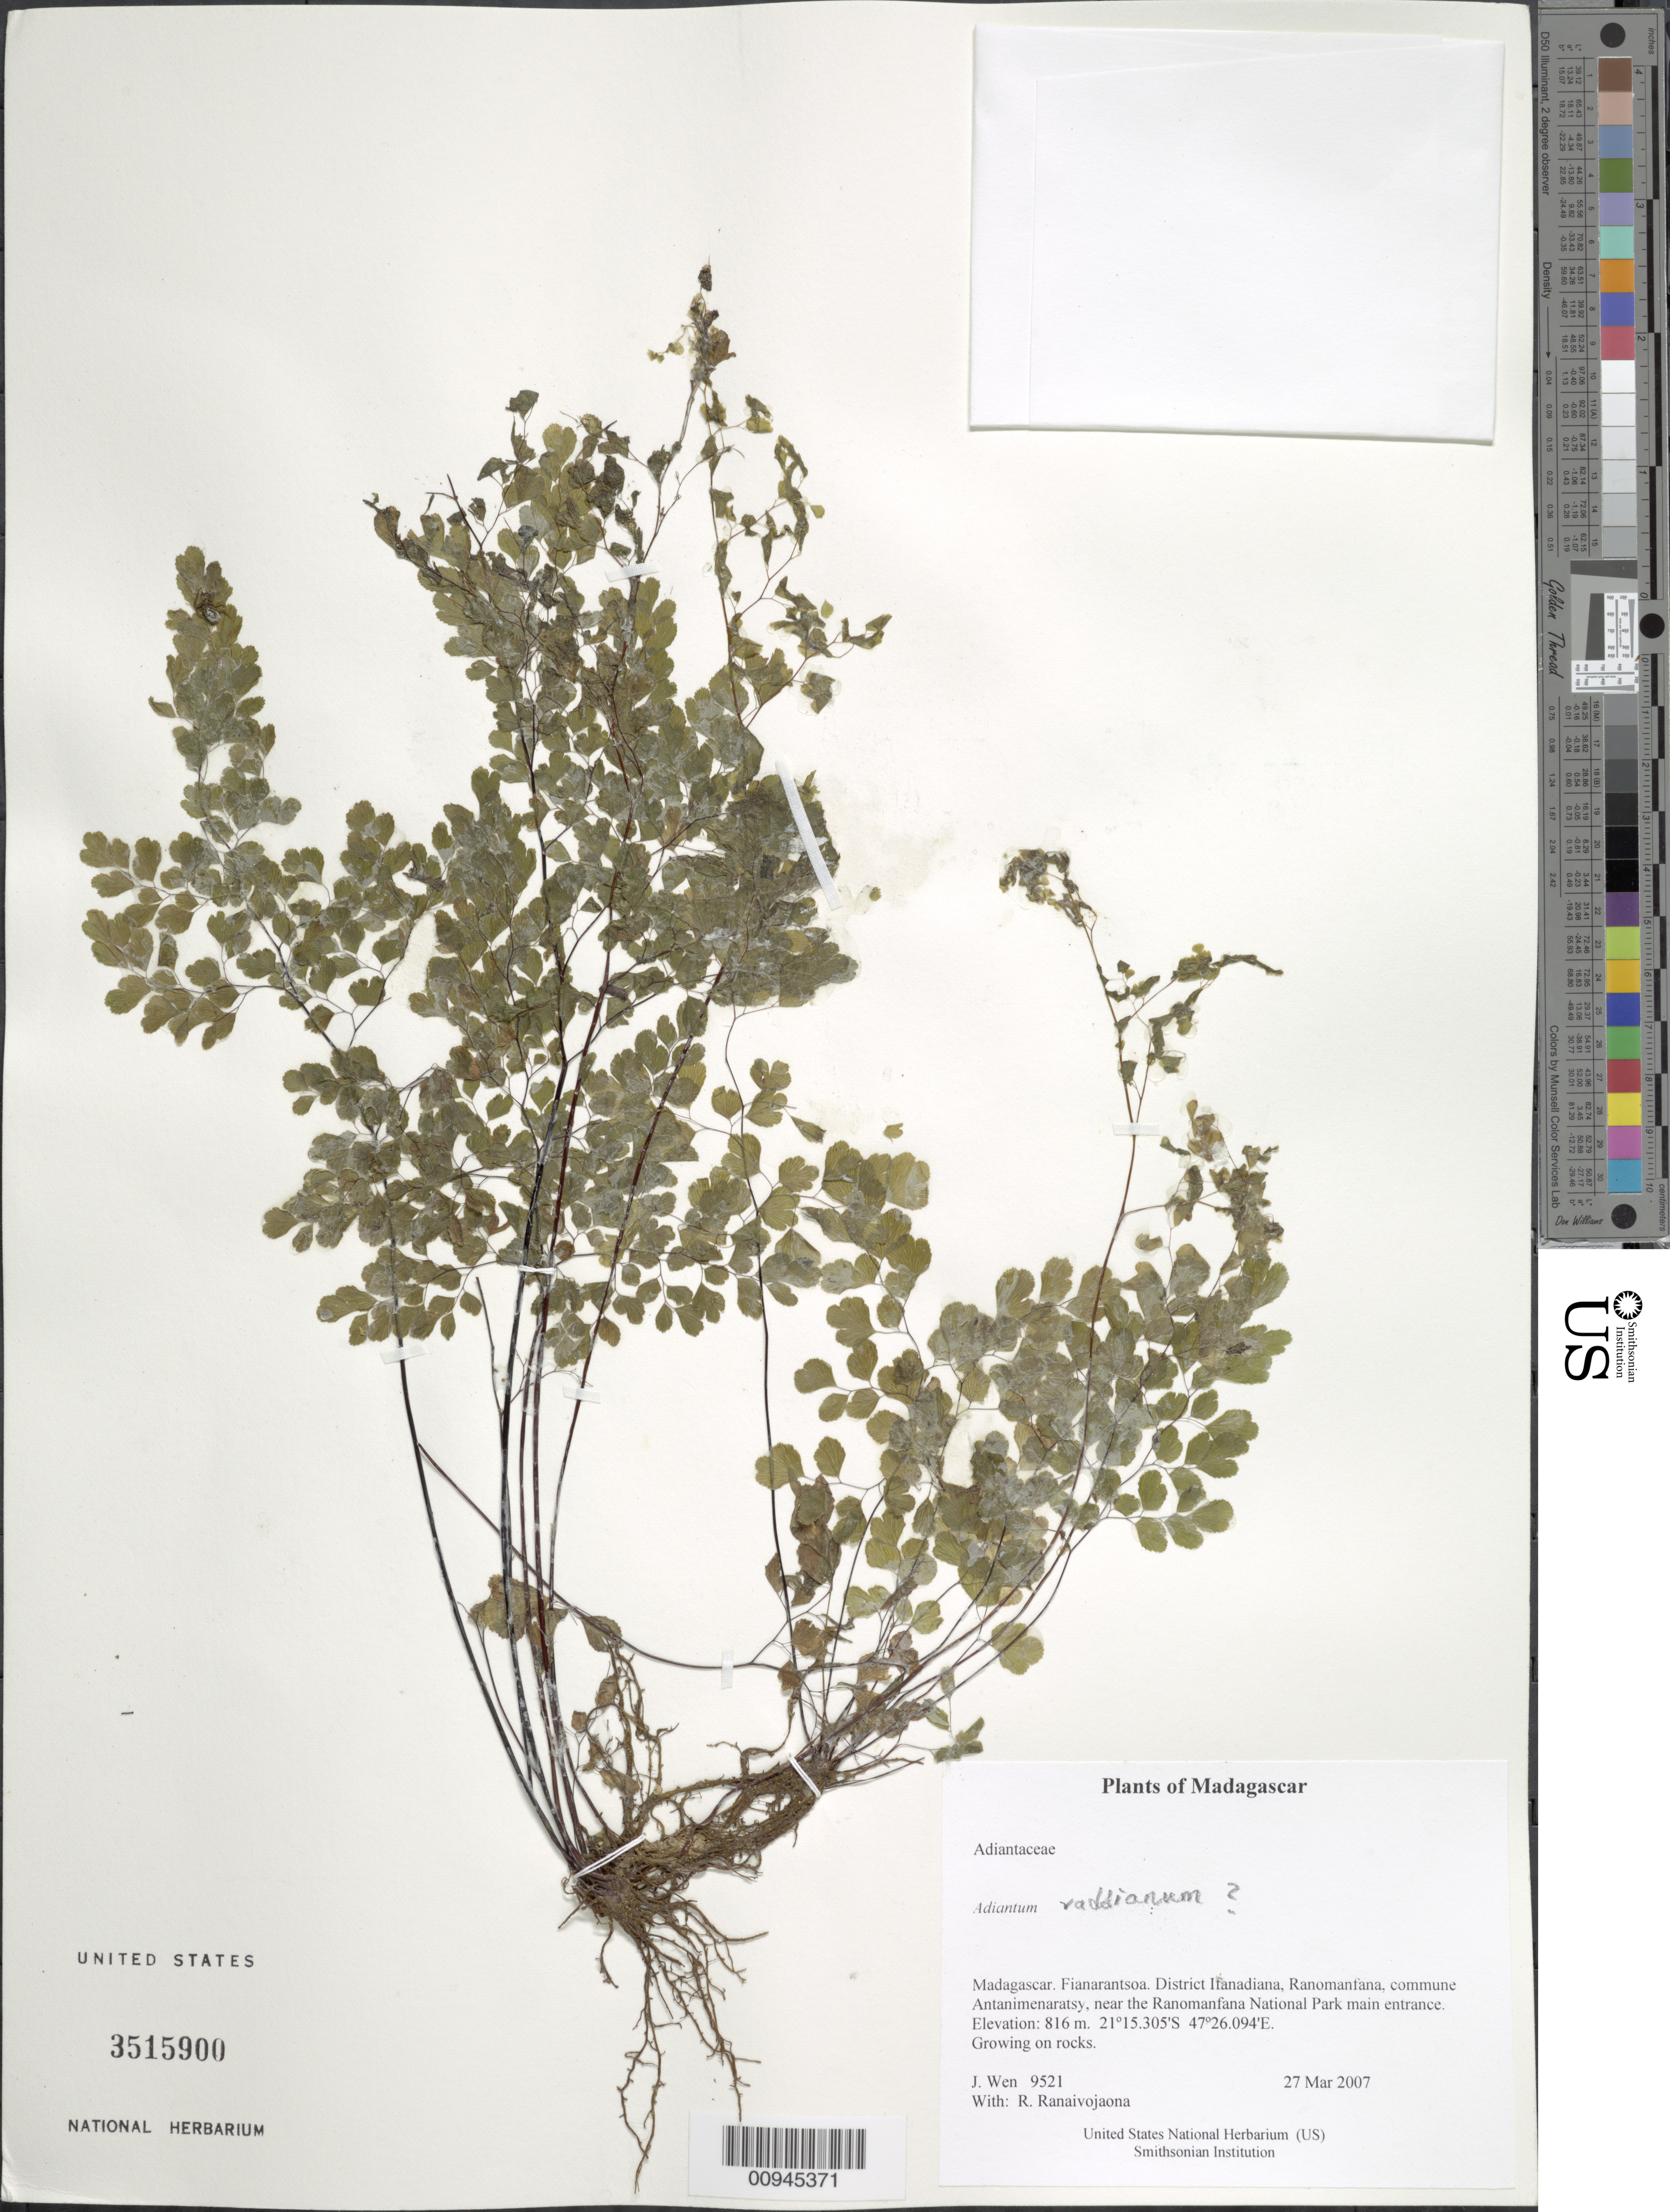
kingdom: Plantae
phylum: Tracheophyta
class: Polypodiopsida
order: Polypodiales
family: Pteridaceae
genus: Adiantum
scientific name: Adiantum raddianum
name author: C. Presl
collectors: J. Wen & R. Ranaivojaona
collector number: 9521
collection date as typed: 27 Mar 2007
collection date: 2007-03-27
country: Madagascar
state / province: Vatovavy Fitovinany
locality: District Ifanadiana, Ranomanfana, commune Antanimenaratsy, near the Ranomanfana National Park main entrance.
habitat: Growing on rocks.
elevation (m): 816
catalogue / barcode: US 3515900